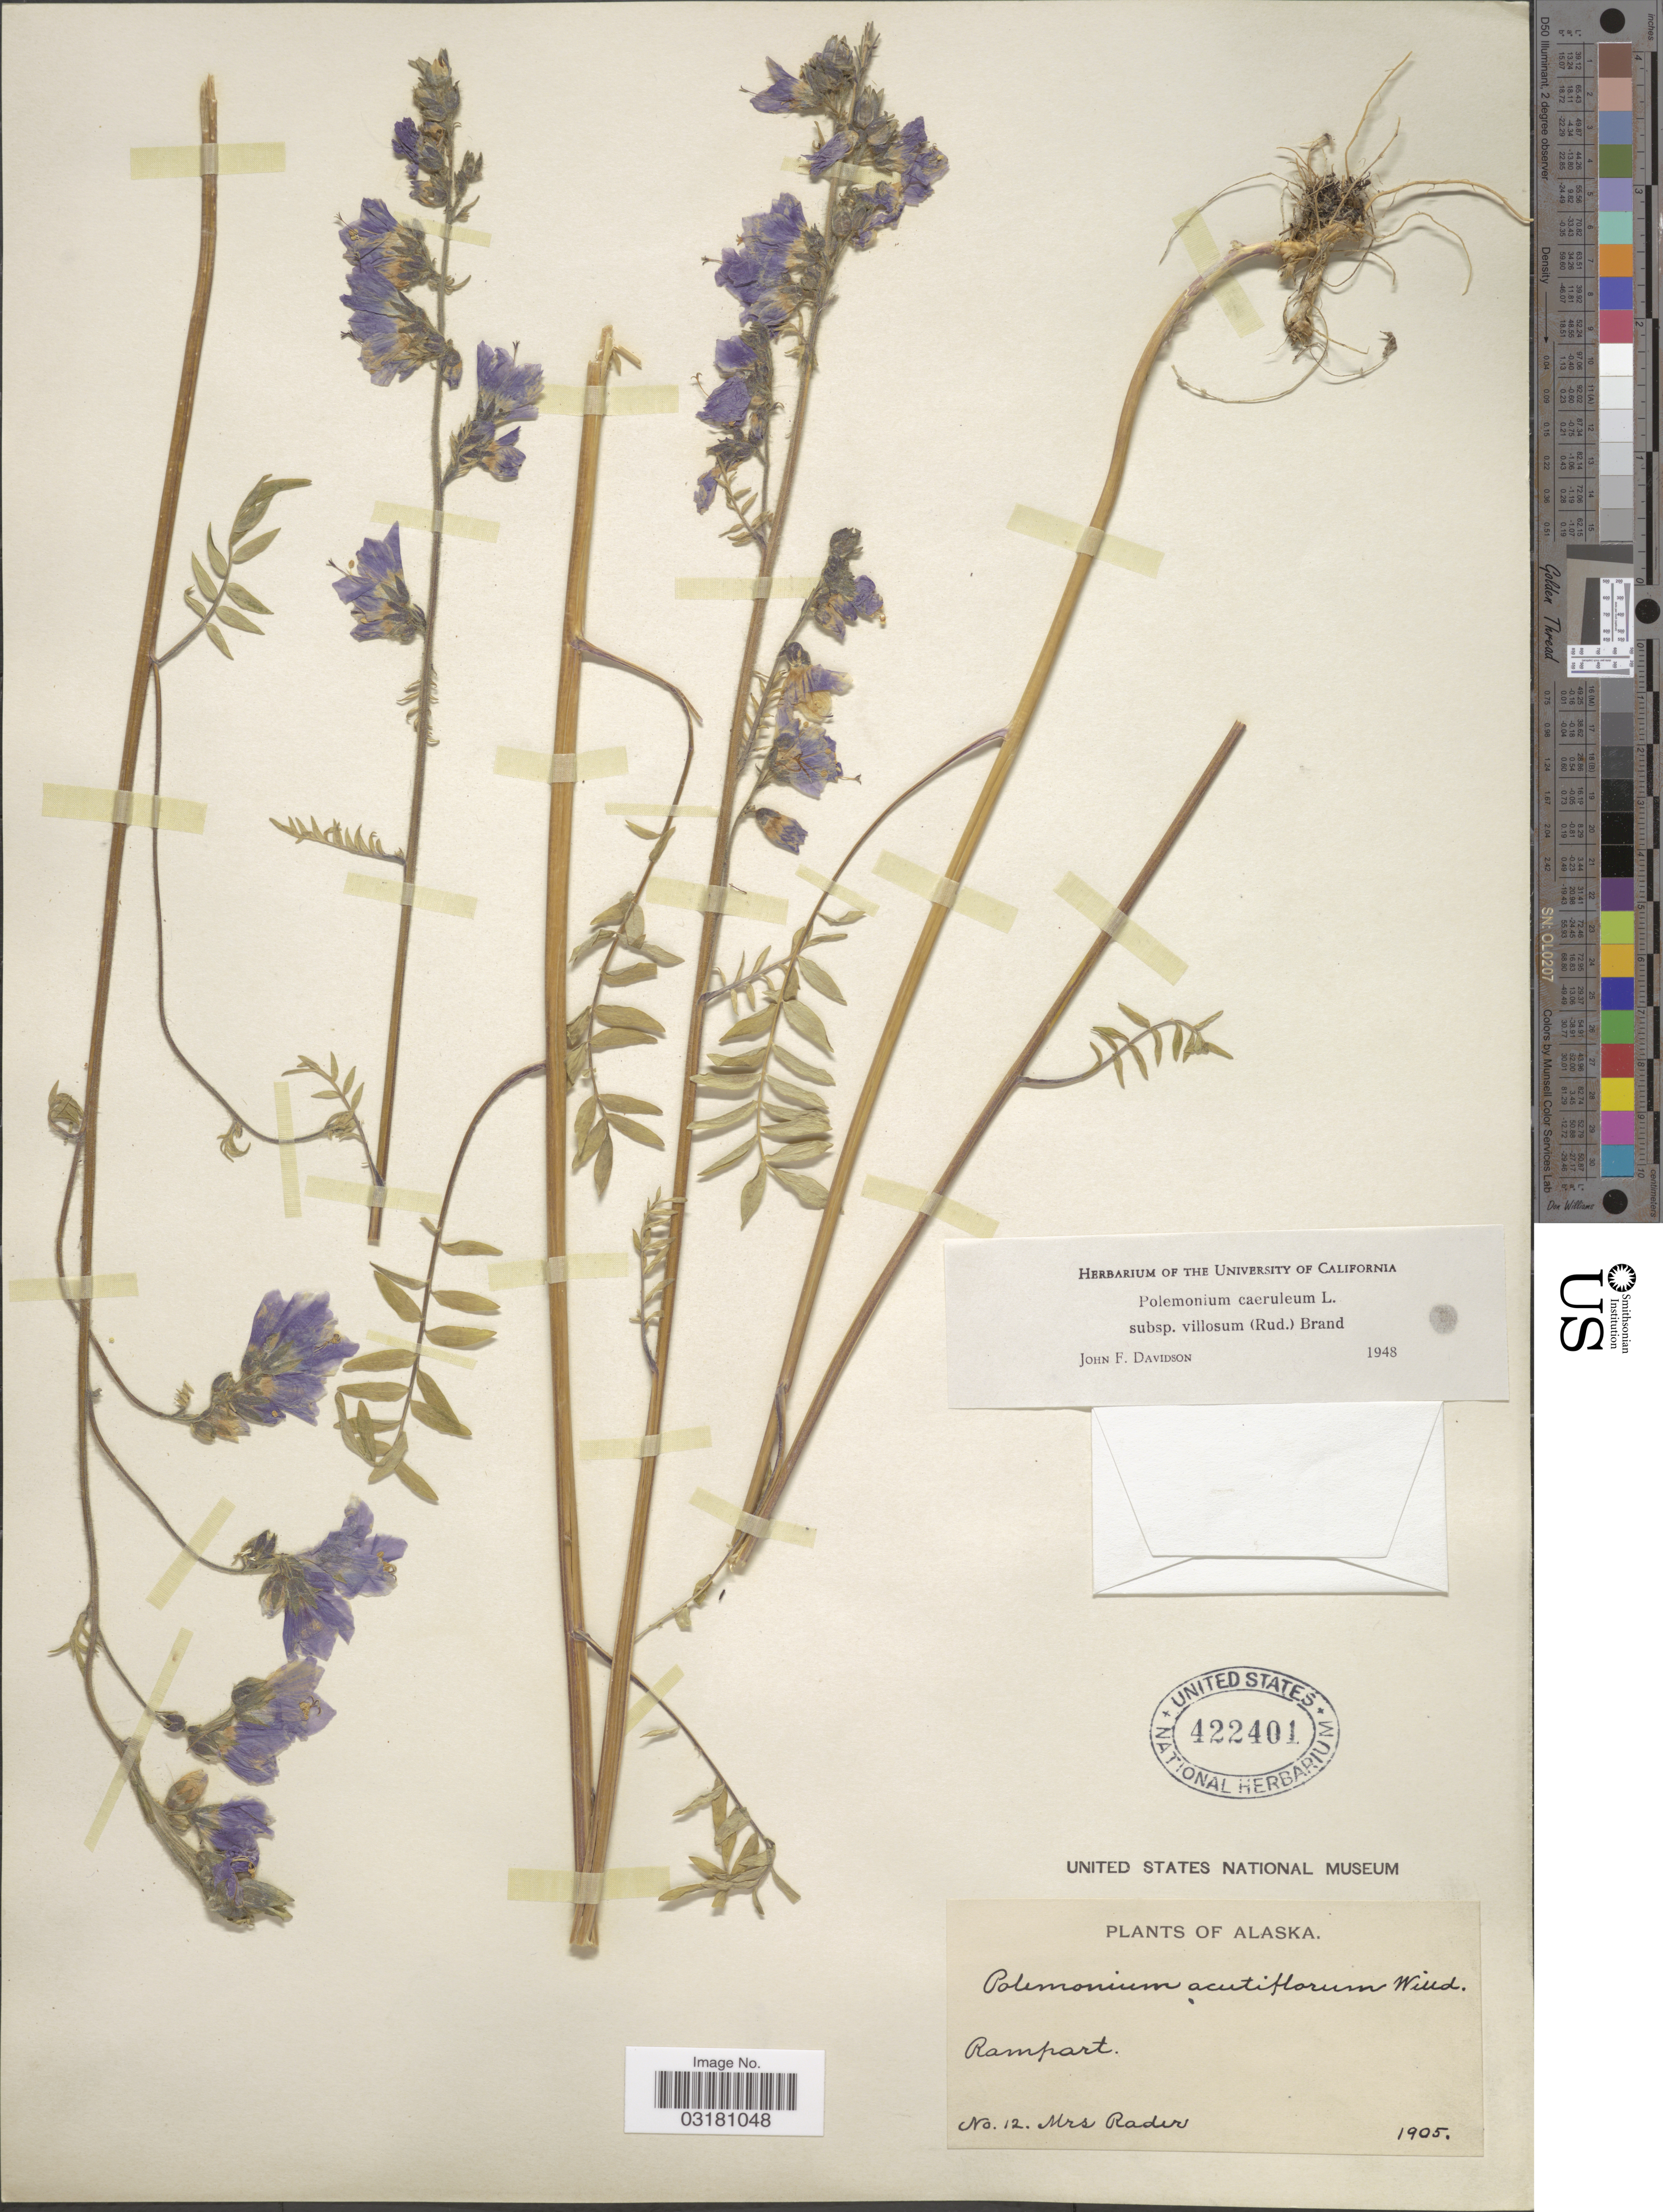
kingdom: Plantae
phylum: Tracheophyta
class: Magnoliopsida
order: Ericales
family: Polemoniaceae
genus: Polemonium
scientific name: Polemonium caeruleum var. villosum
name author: (Rudolph ex Georgi) Brand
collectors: Mrs. Rader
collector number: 12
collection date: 1905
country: United States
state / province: Alaska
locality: Rampart.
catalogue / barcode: US 422401